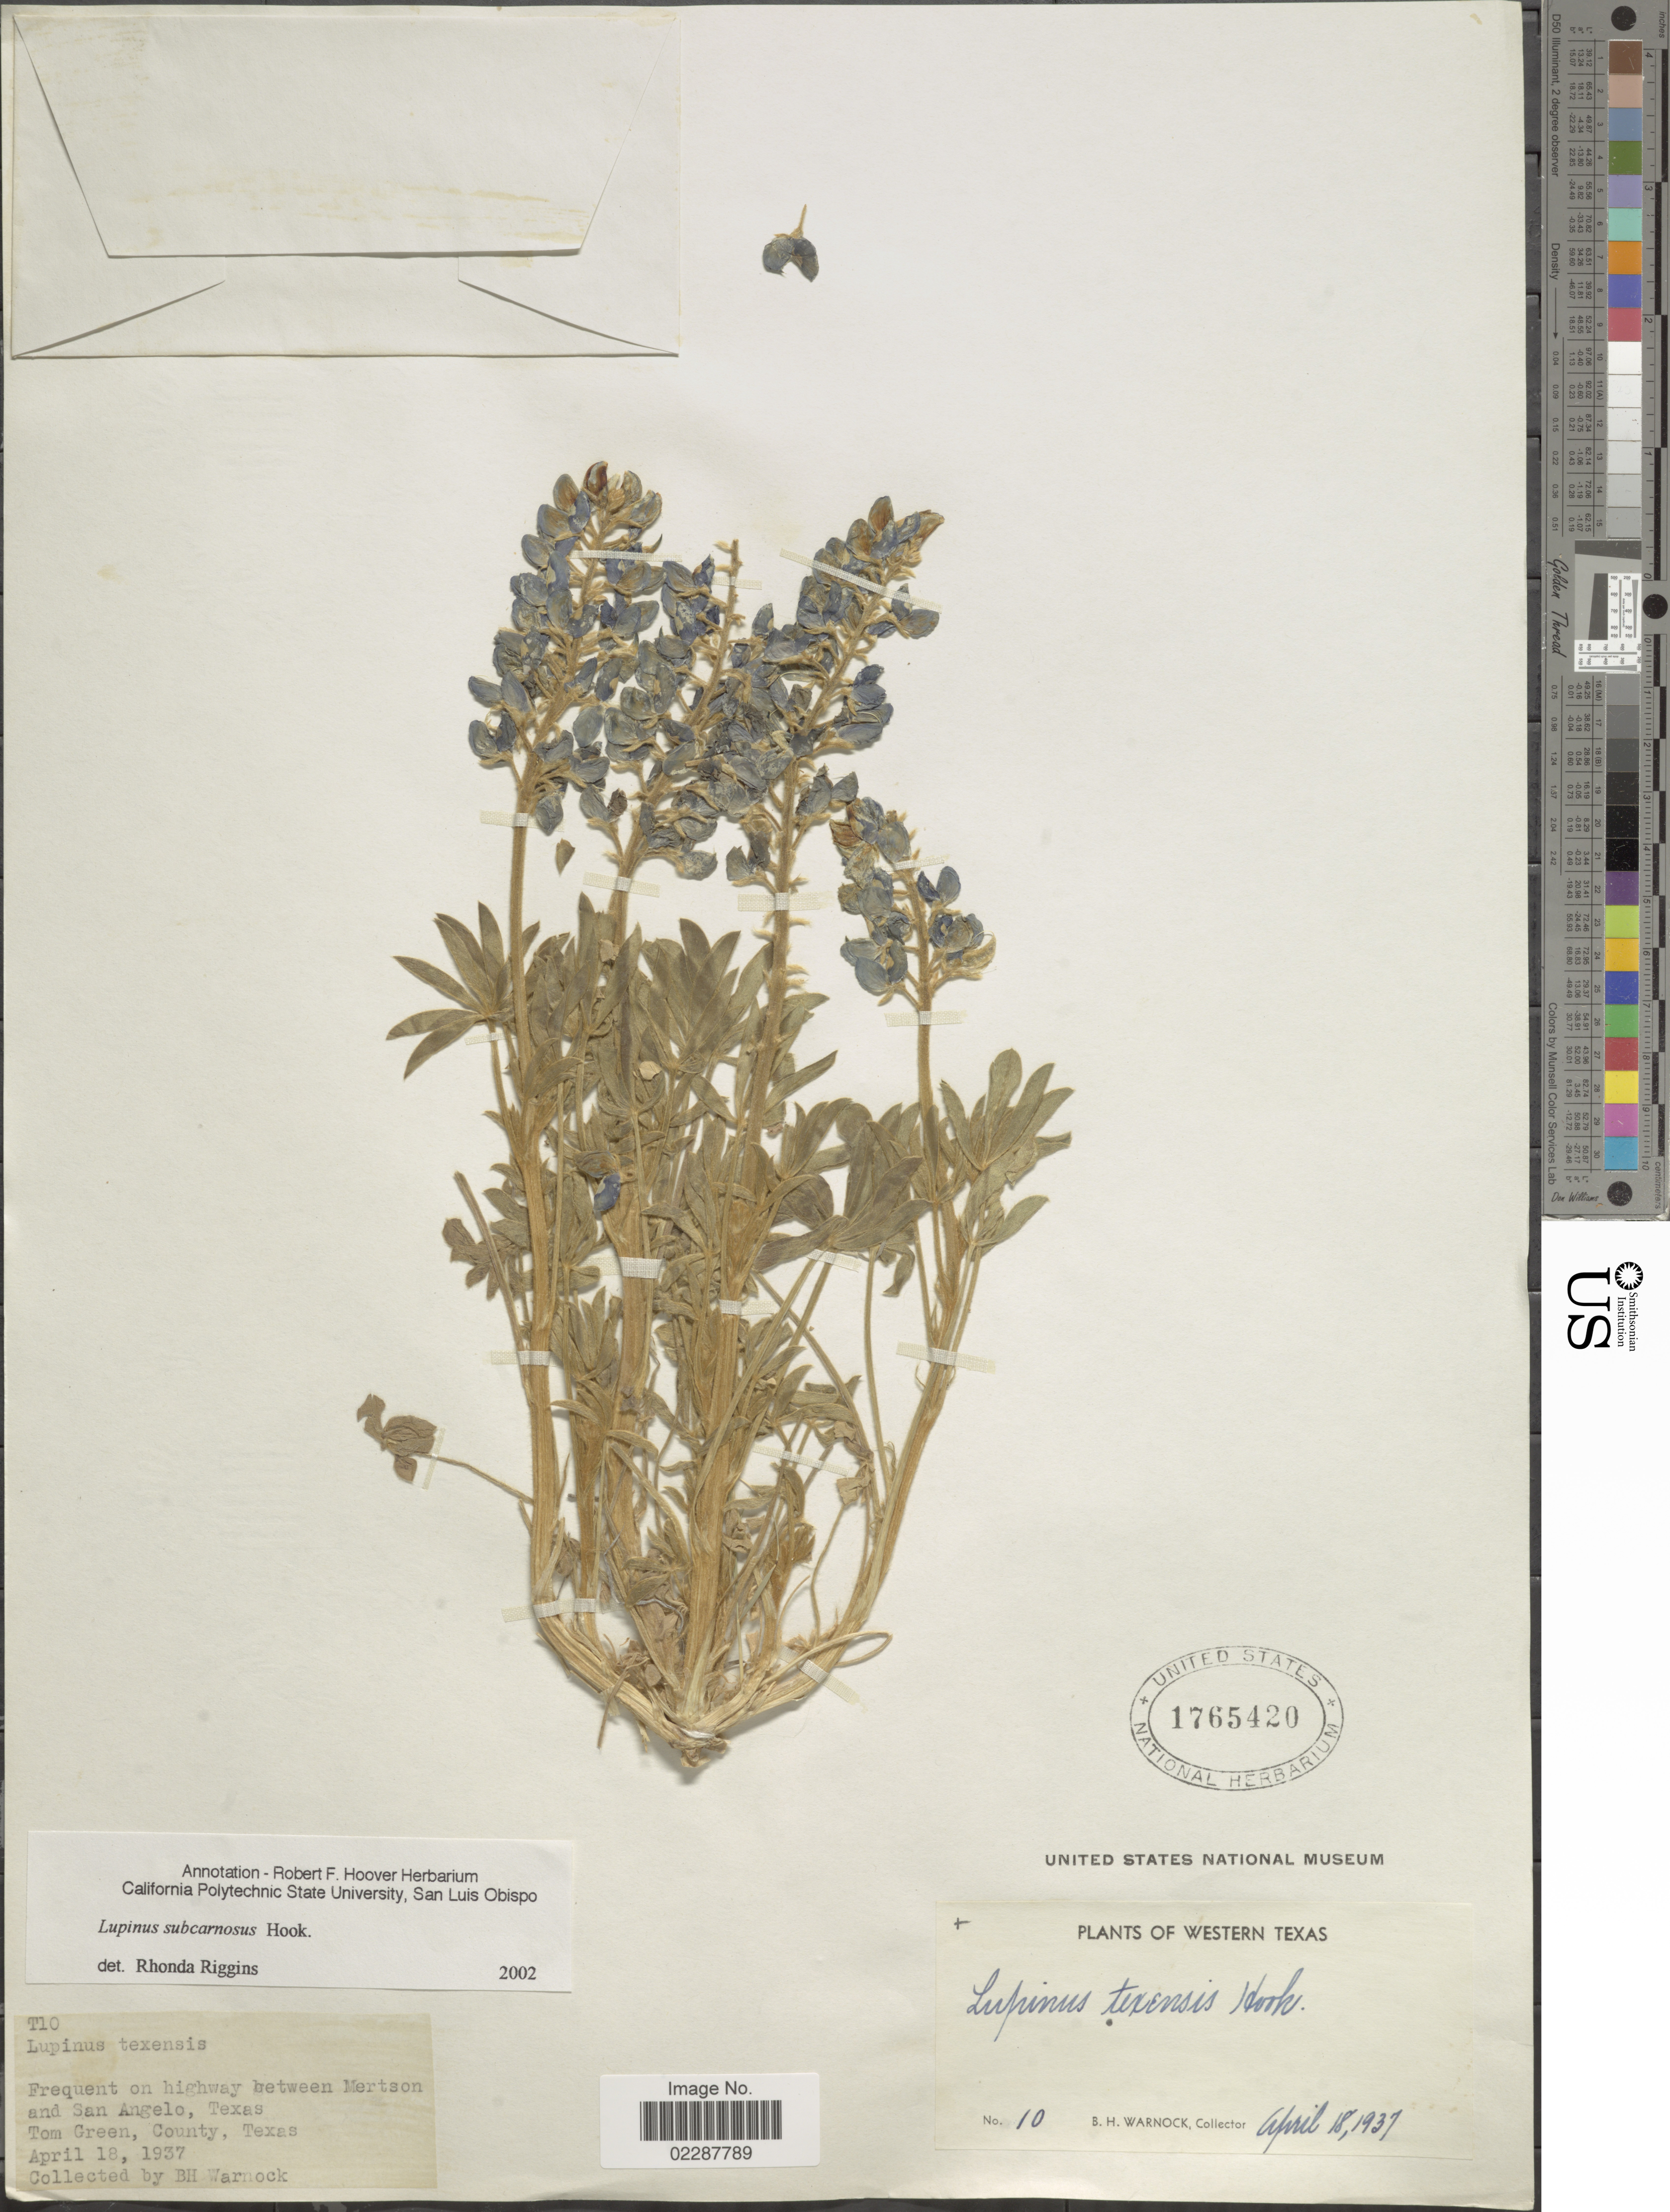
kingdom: Plantae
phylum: Tracheophyta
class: Magnoliopsida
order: Fabales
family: Fabaceae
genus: Lupinus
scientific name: Lupinus subcarnosus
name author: Hook.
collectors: B. H. Warnock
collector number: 10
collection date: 1937-04-18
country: United States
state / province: Texas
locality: Western Texas, frequent on highway between Mertson and San Angelo, Tom Green, County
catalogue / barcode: US 1765420